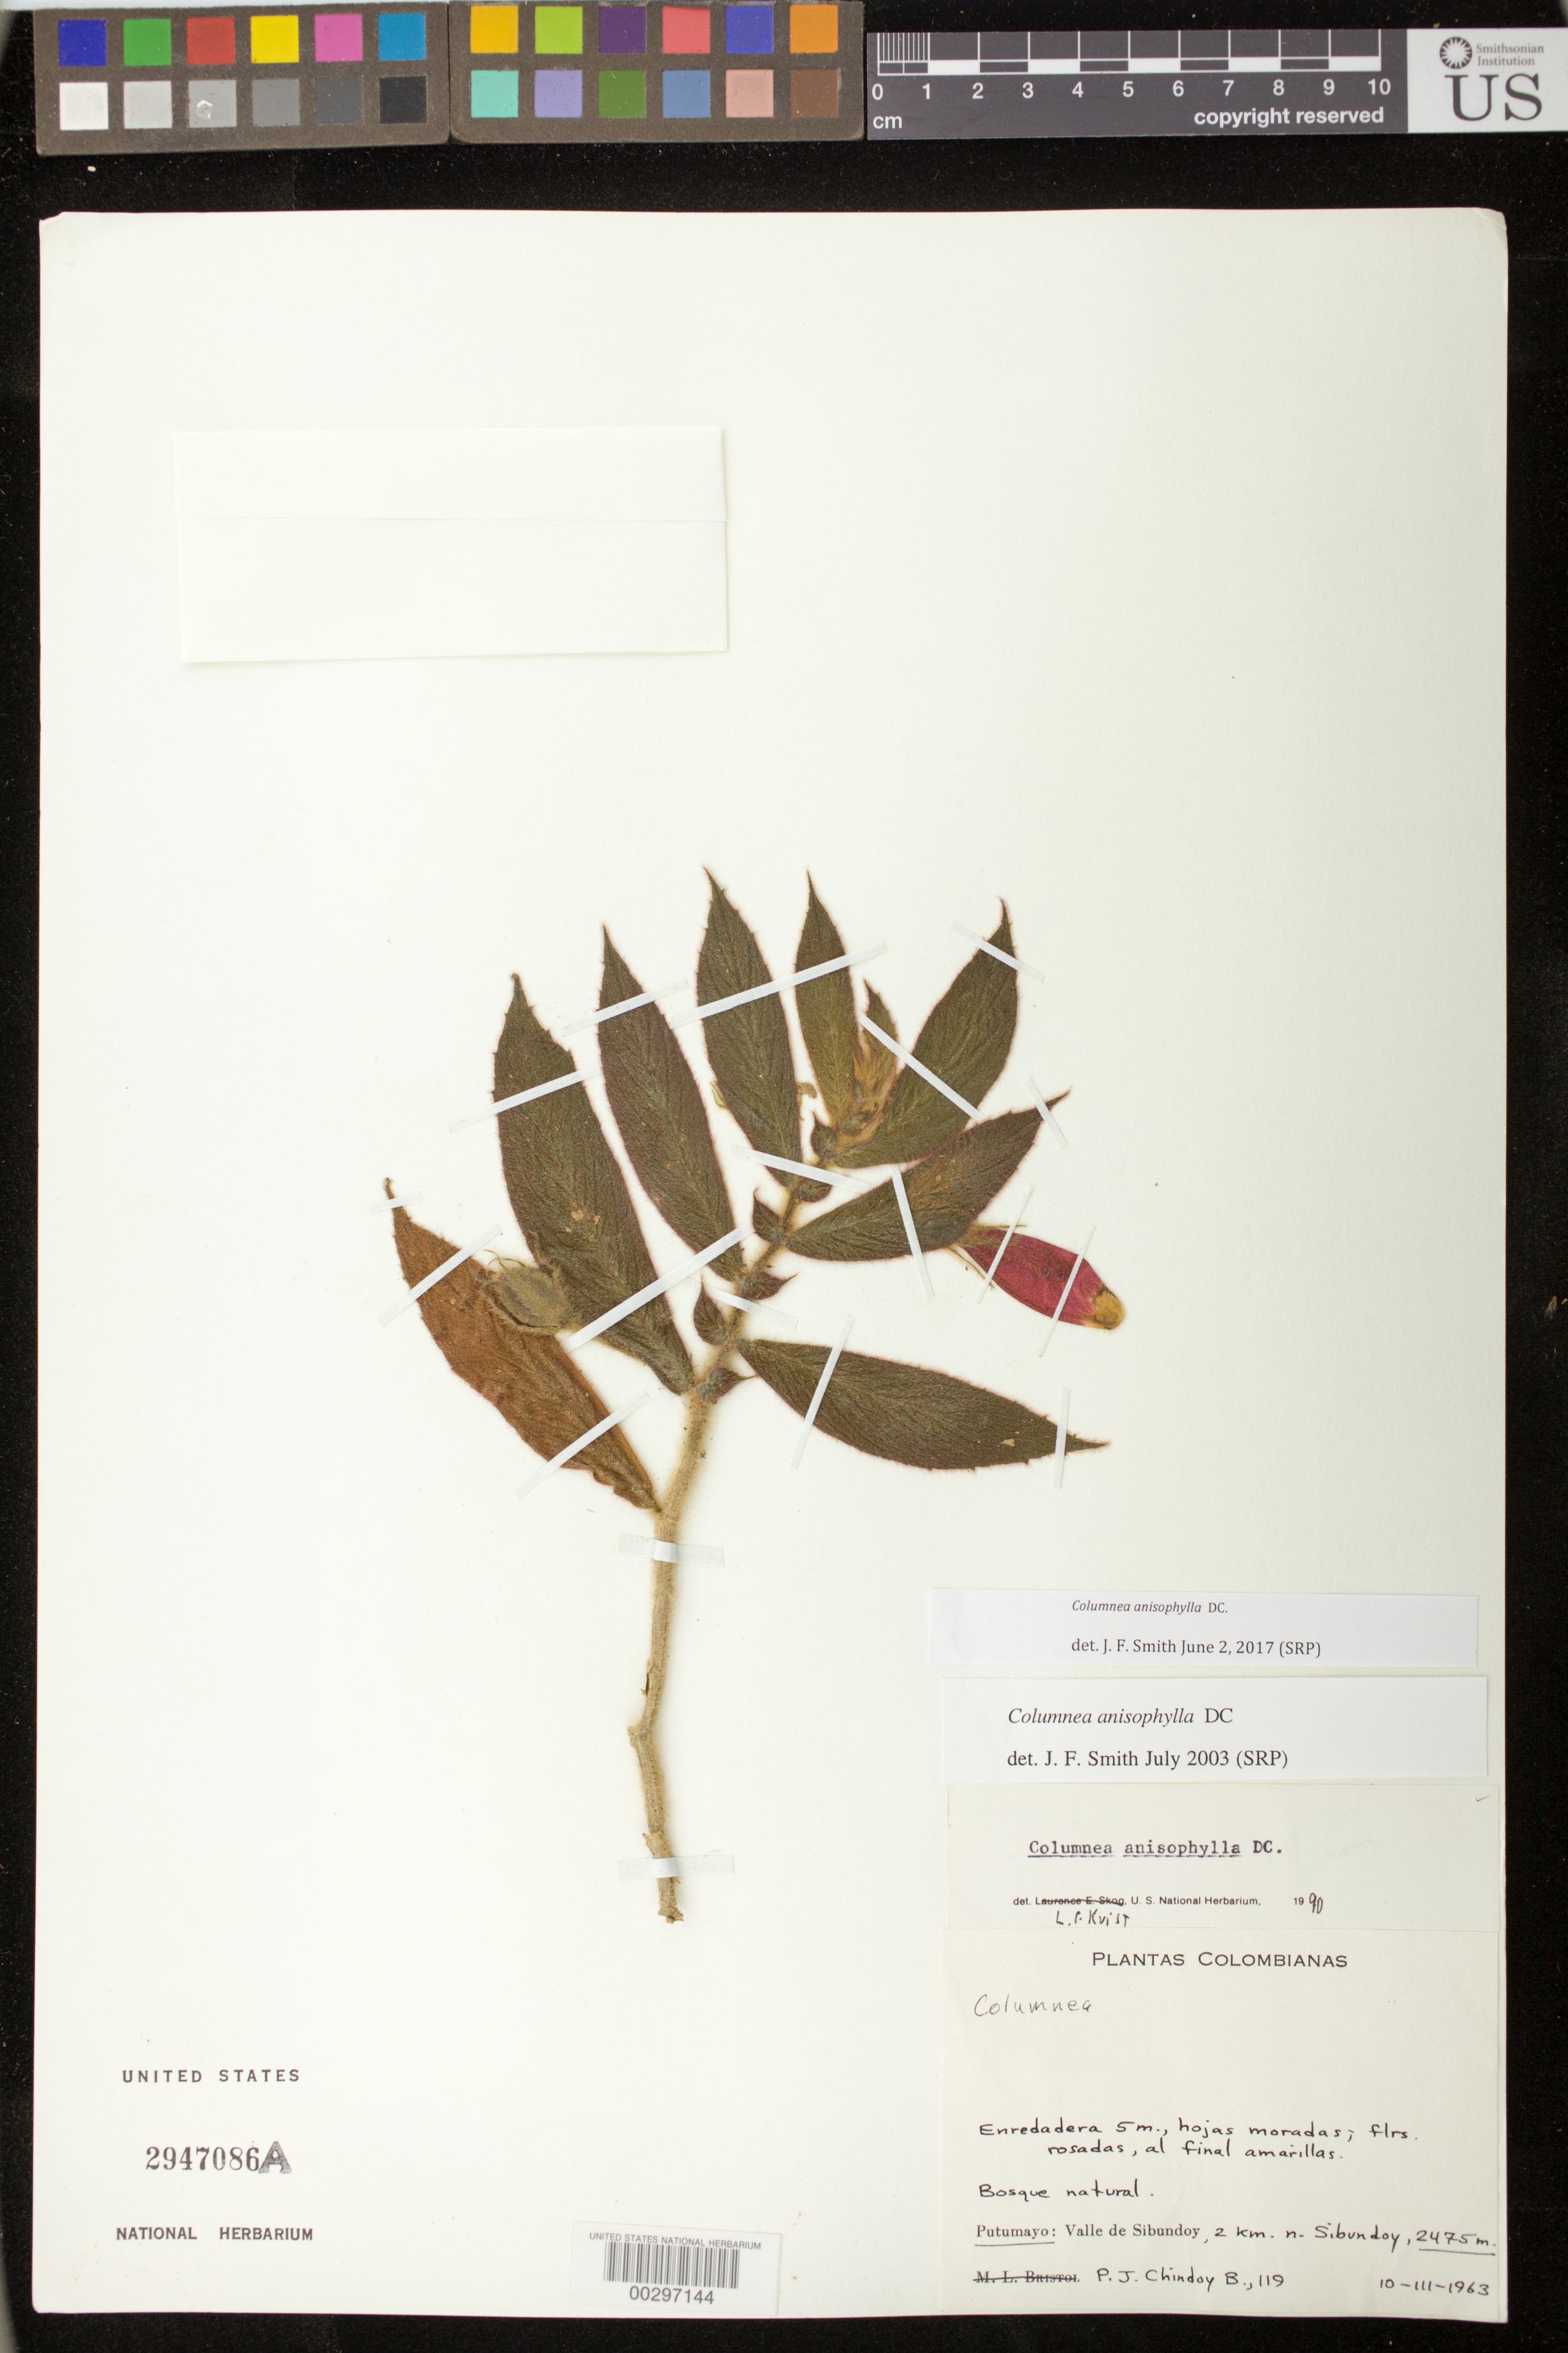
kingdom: Plantae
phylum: Tracheophyta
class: Magnoliopsida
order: Lamiales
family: Gesneriaceae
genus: Columnea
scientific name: Columnea anisophylla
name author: DC.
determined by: Smith, J. F.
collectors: P. Chindoy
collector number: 119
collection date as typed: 10 Mar 1963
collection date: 1963-03-10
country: Colombia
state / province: Putumayo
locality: Valle de Sibundoy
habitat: bosque natural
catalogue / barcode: US 2947086A